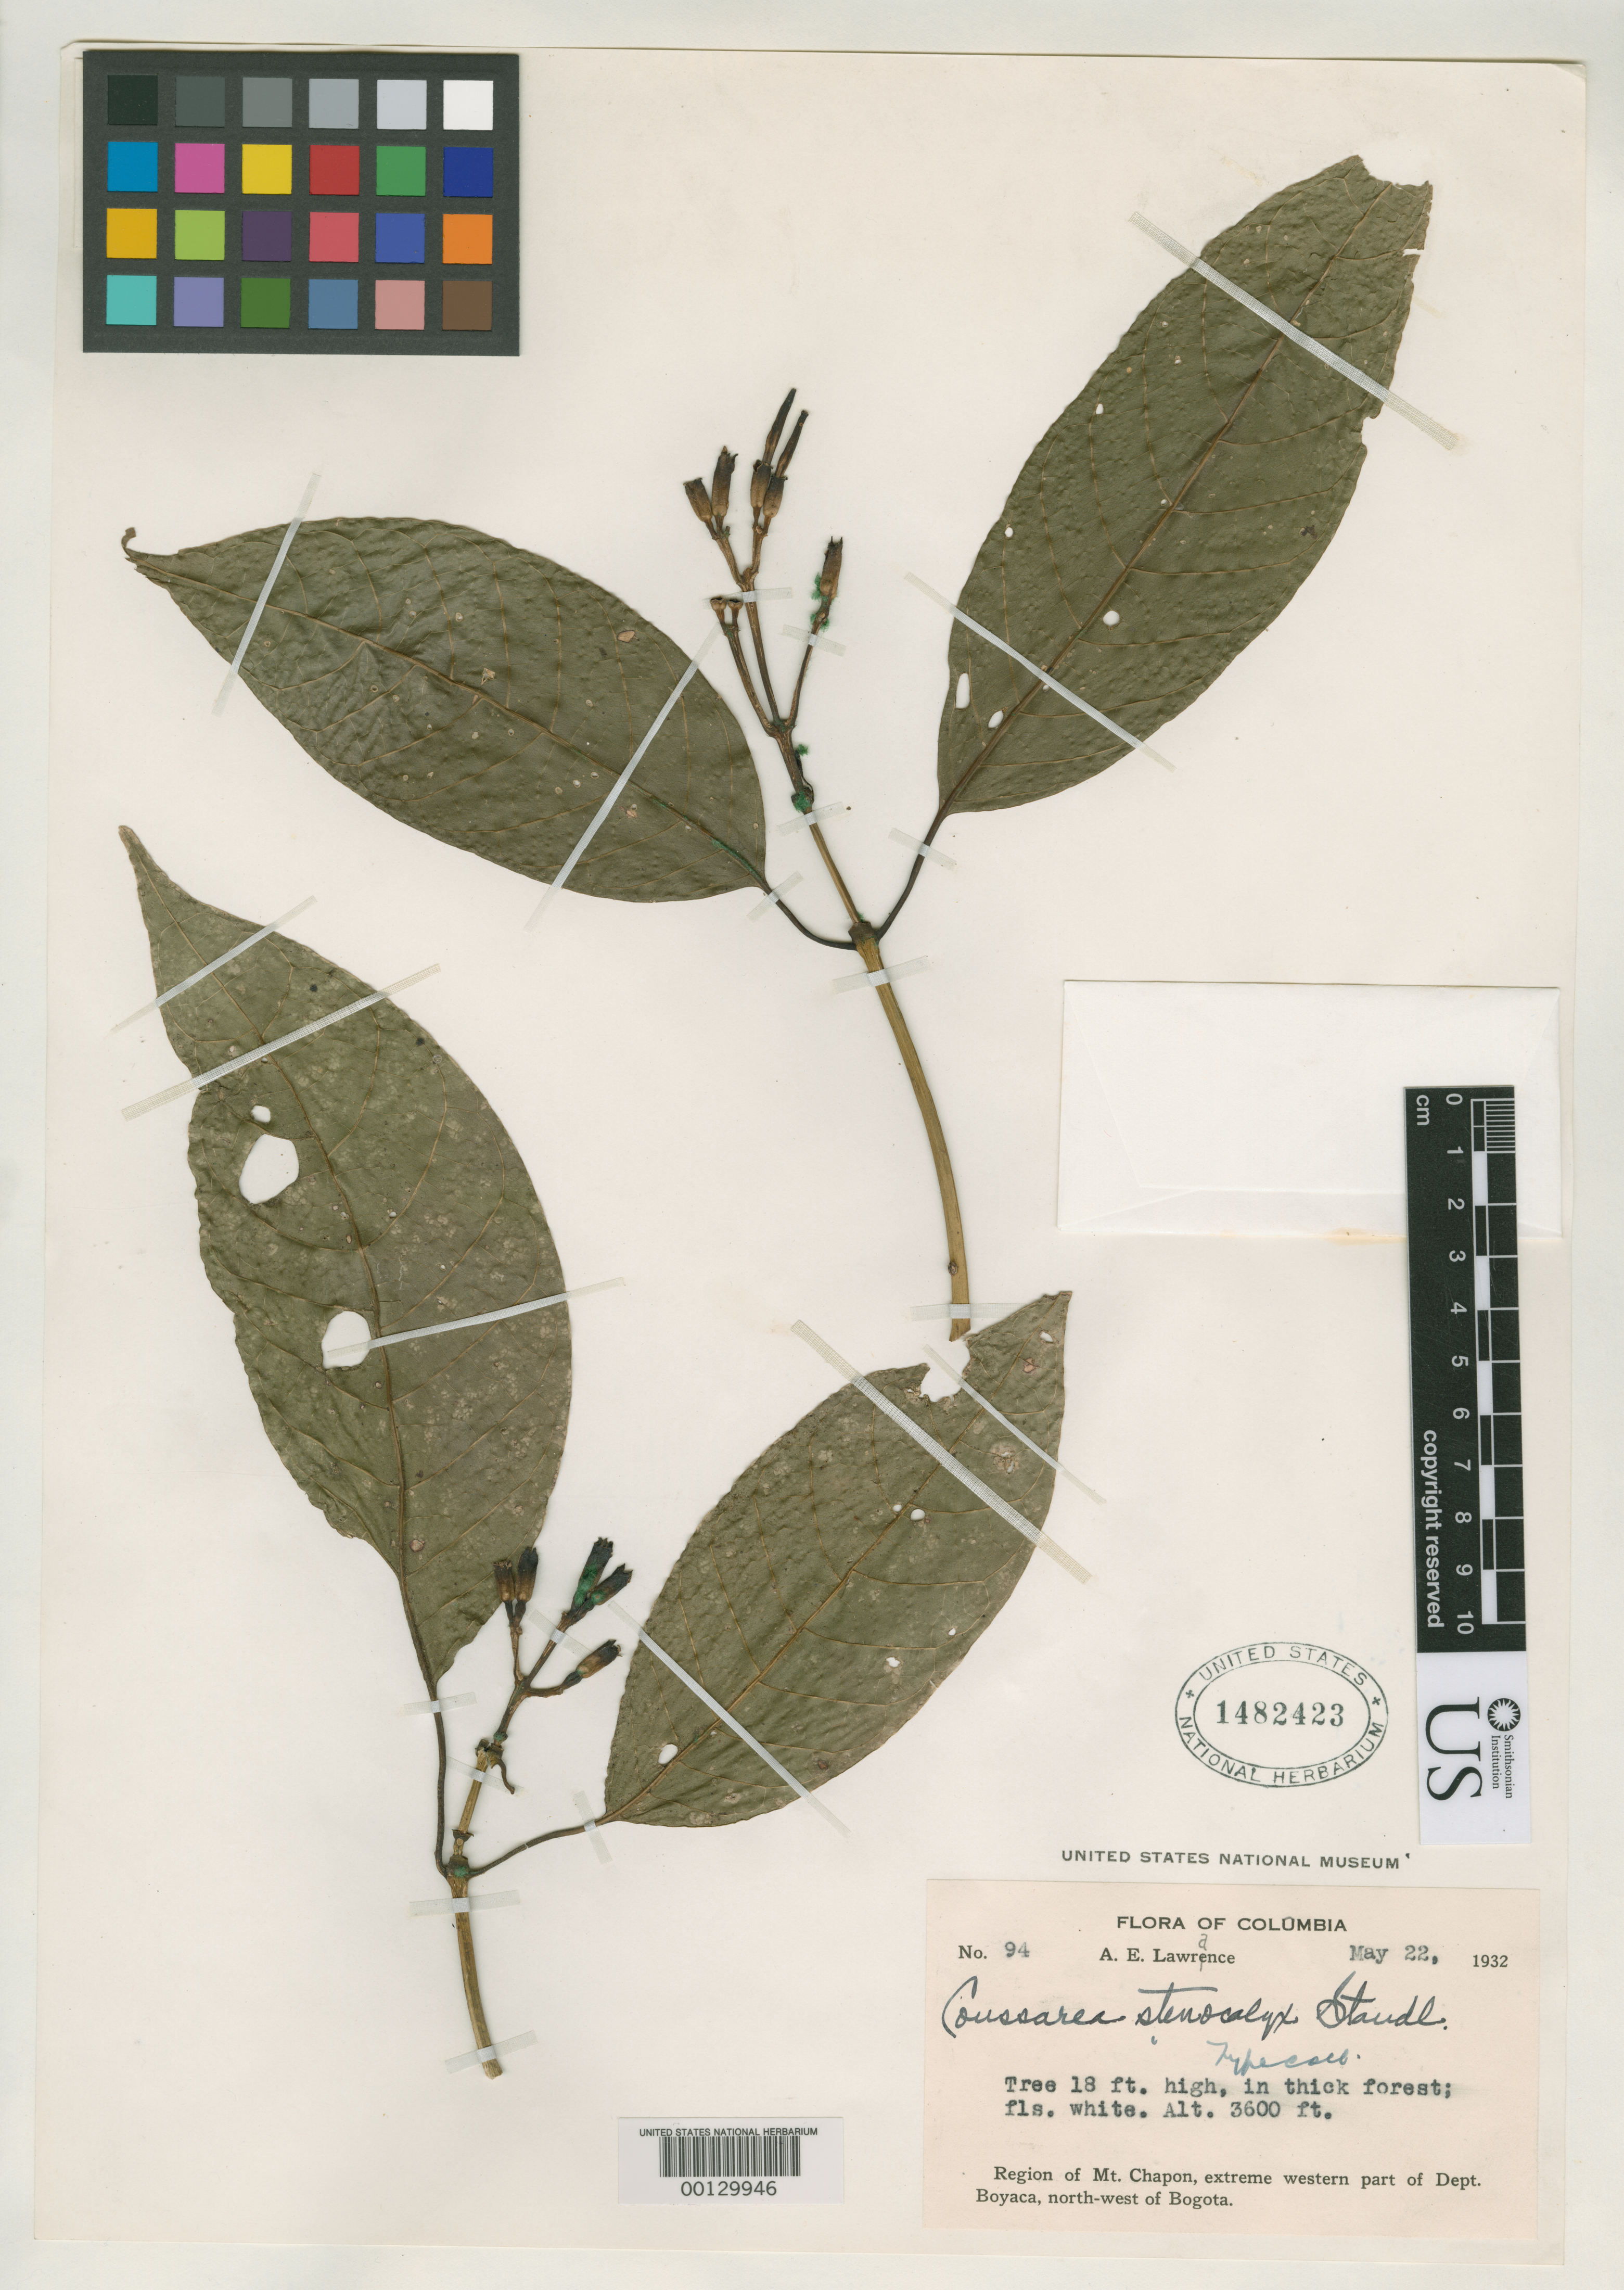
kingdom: Plantae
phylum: Tracheophyta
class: Magnoliopsida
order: Gentianales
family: Rubiaceae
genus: Coussarea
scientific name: Coussarea stenocalyx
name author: Standl.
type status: Isotype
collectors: A. Lawrance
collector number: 94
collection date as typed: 22 May 1932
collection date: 1932-05-22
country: Colombia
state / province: Boyacá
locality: Region of Mt. Chapon, NW of Bogota.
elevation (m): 1080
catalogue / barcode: US 1482423